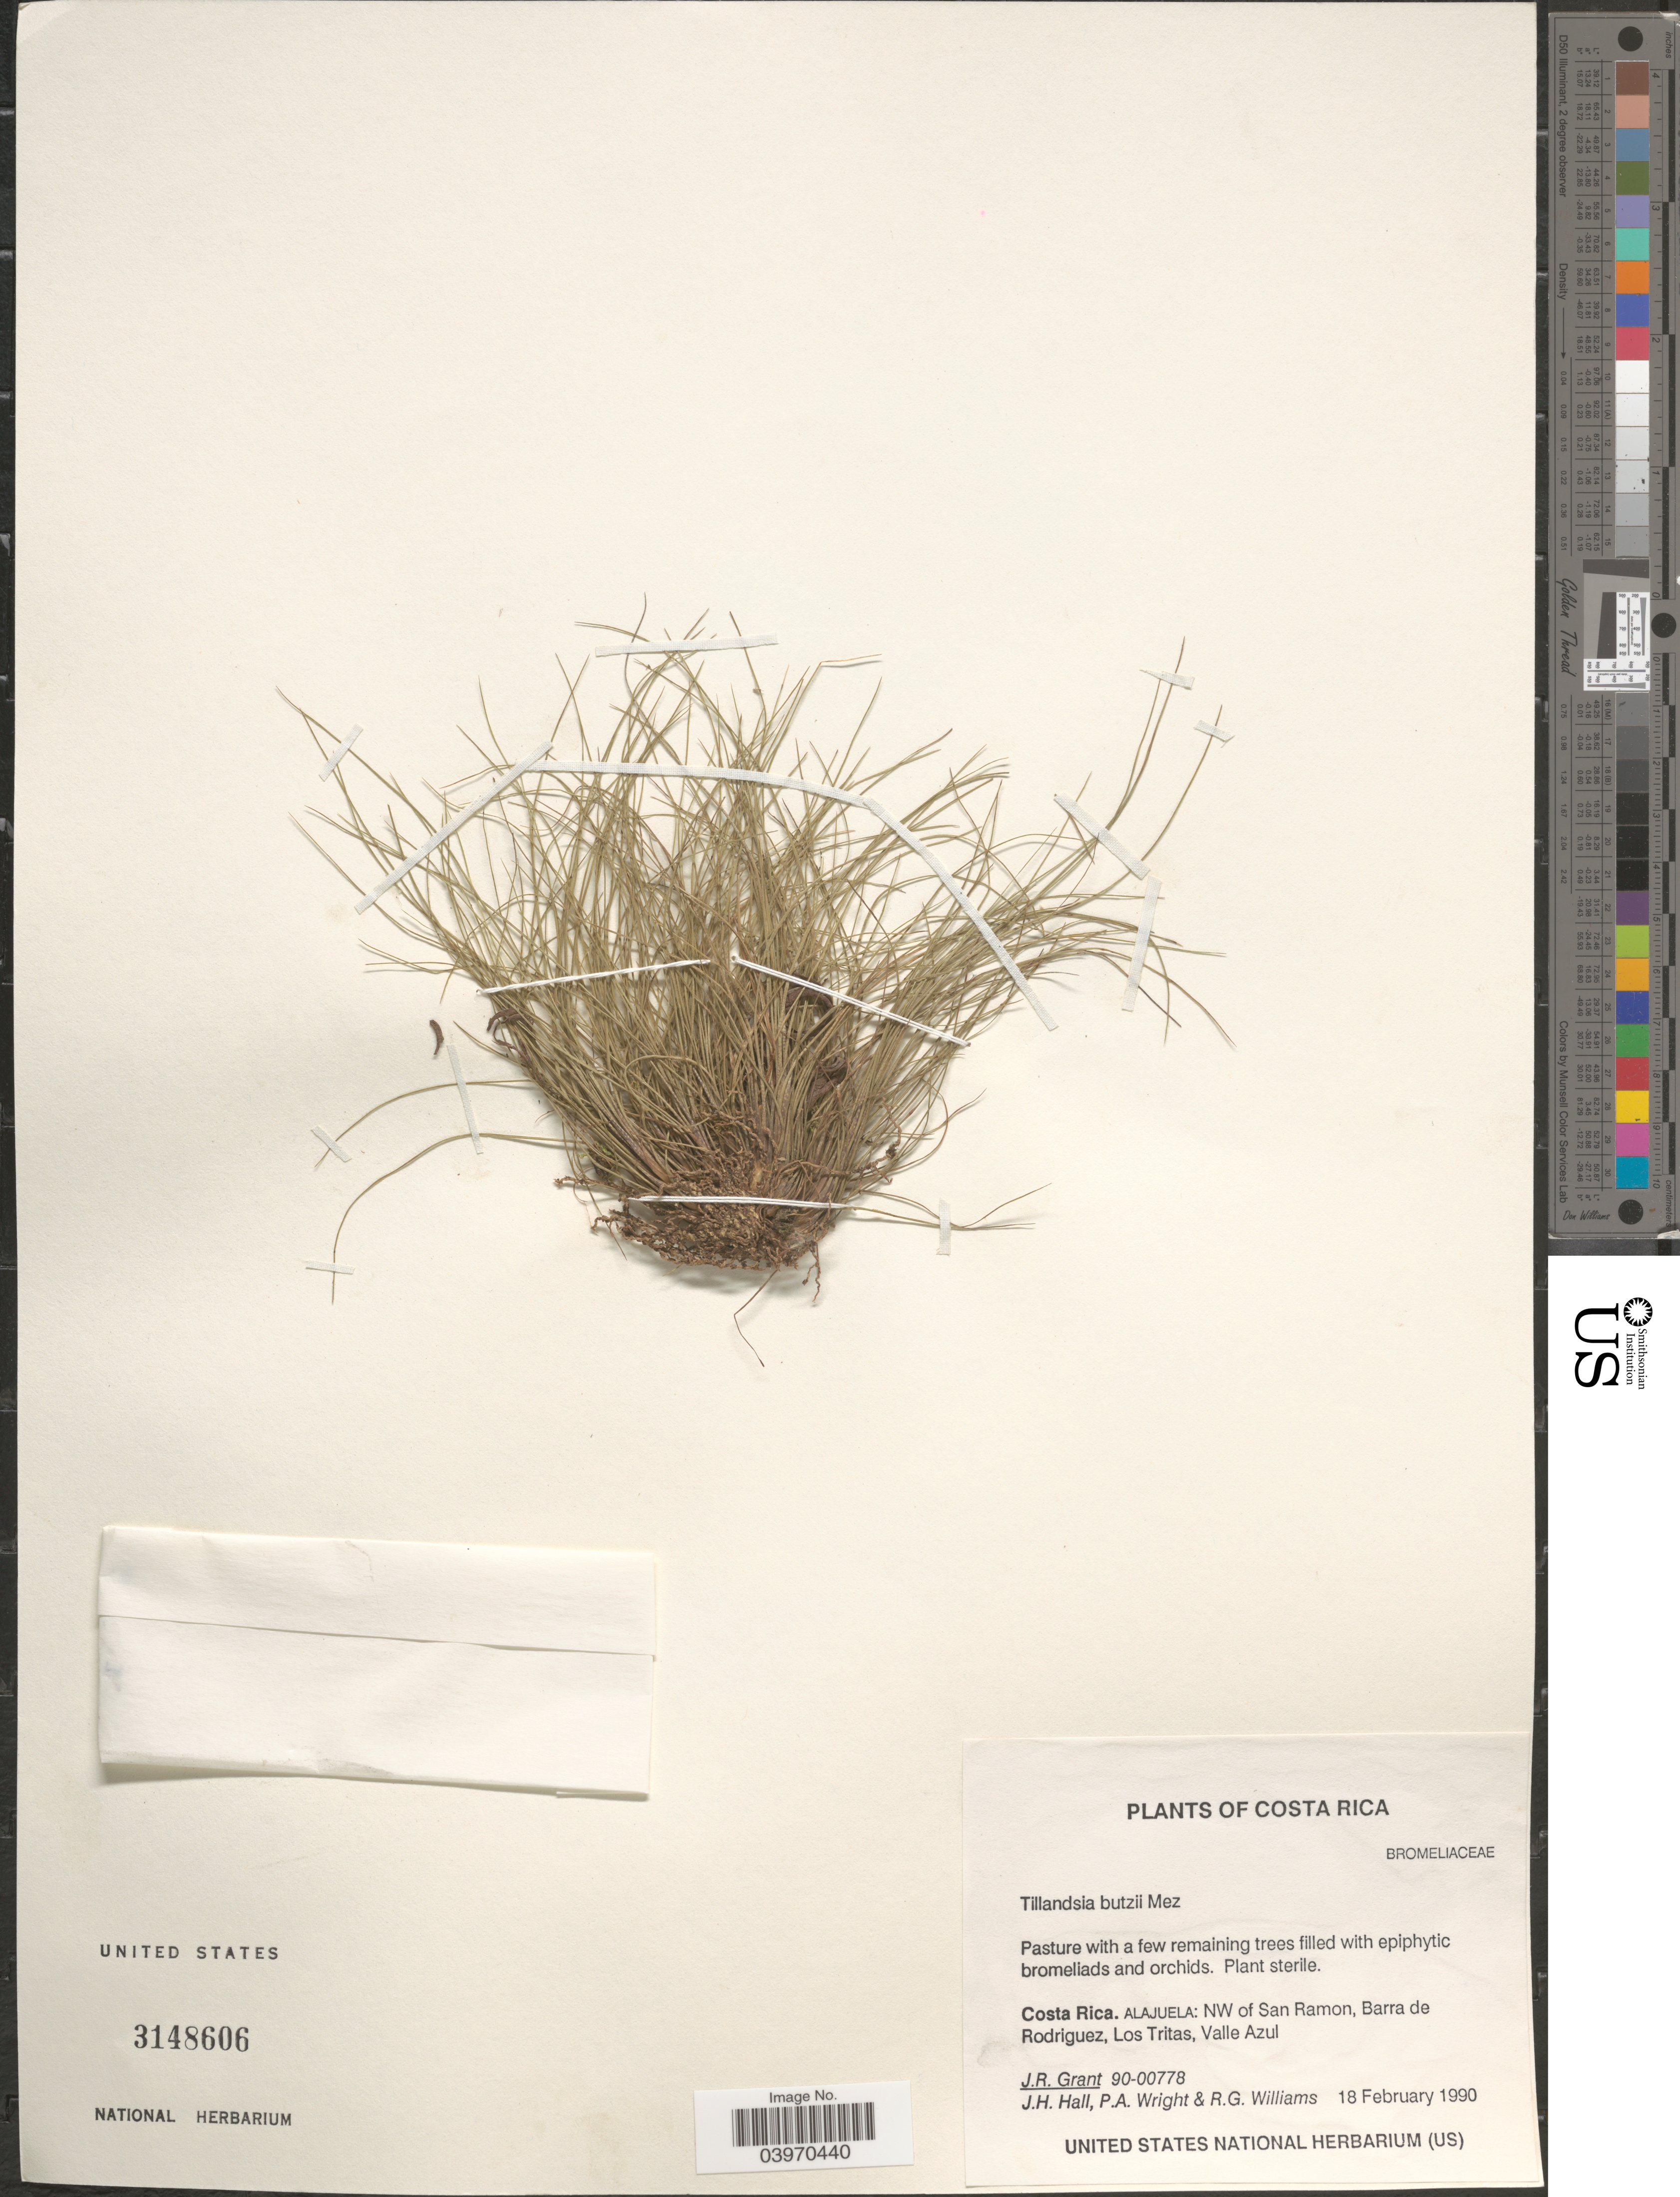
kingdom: Plantae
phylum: Tracheophyta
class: Liliopsida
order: Poales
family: Bromeliaceae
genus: Tillandsia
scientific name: Tillandsia butzii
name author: Mez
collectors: J. Grant, J. Hall, P. A. Wright & R. G. Williams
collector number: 90-00778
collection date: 1990-02-18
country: Costa Rica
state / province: Alajuela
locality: NW of San Ramon, Barra de Rodriguez, Los Tritas, Valle Azul.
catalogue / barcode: US 3148606